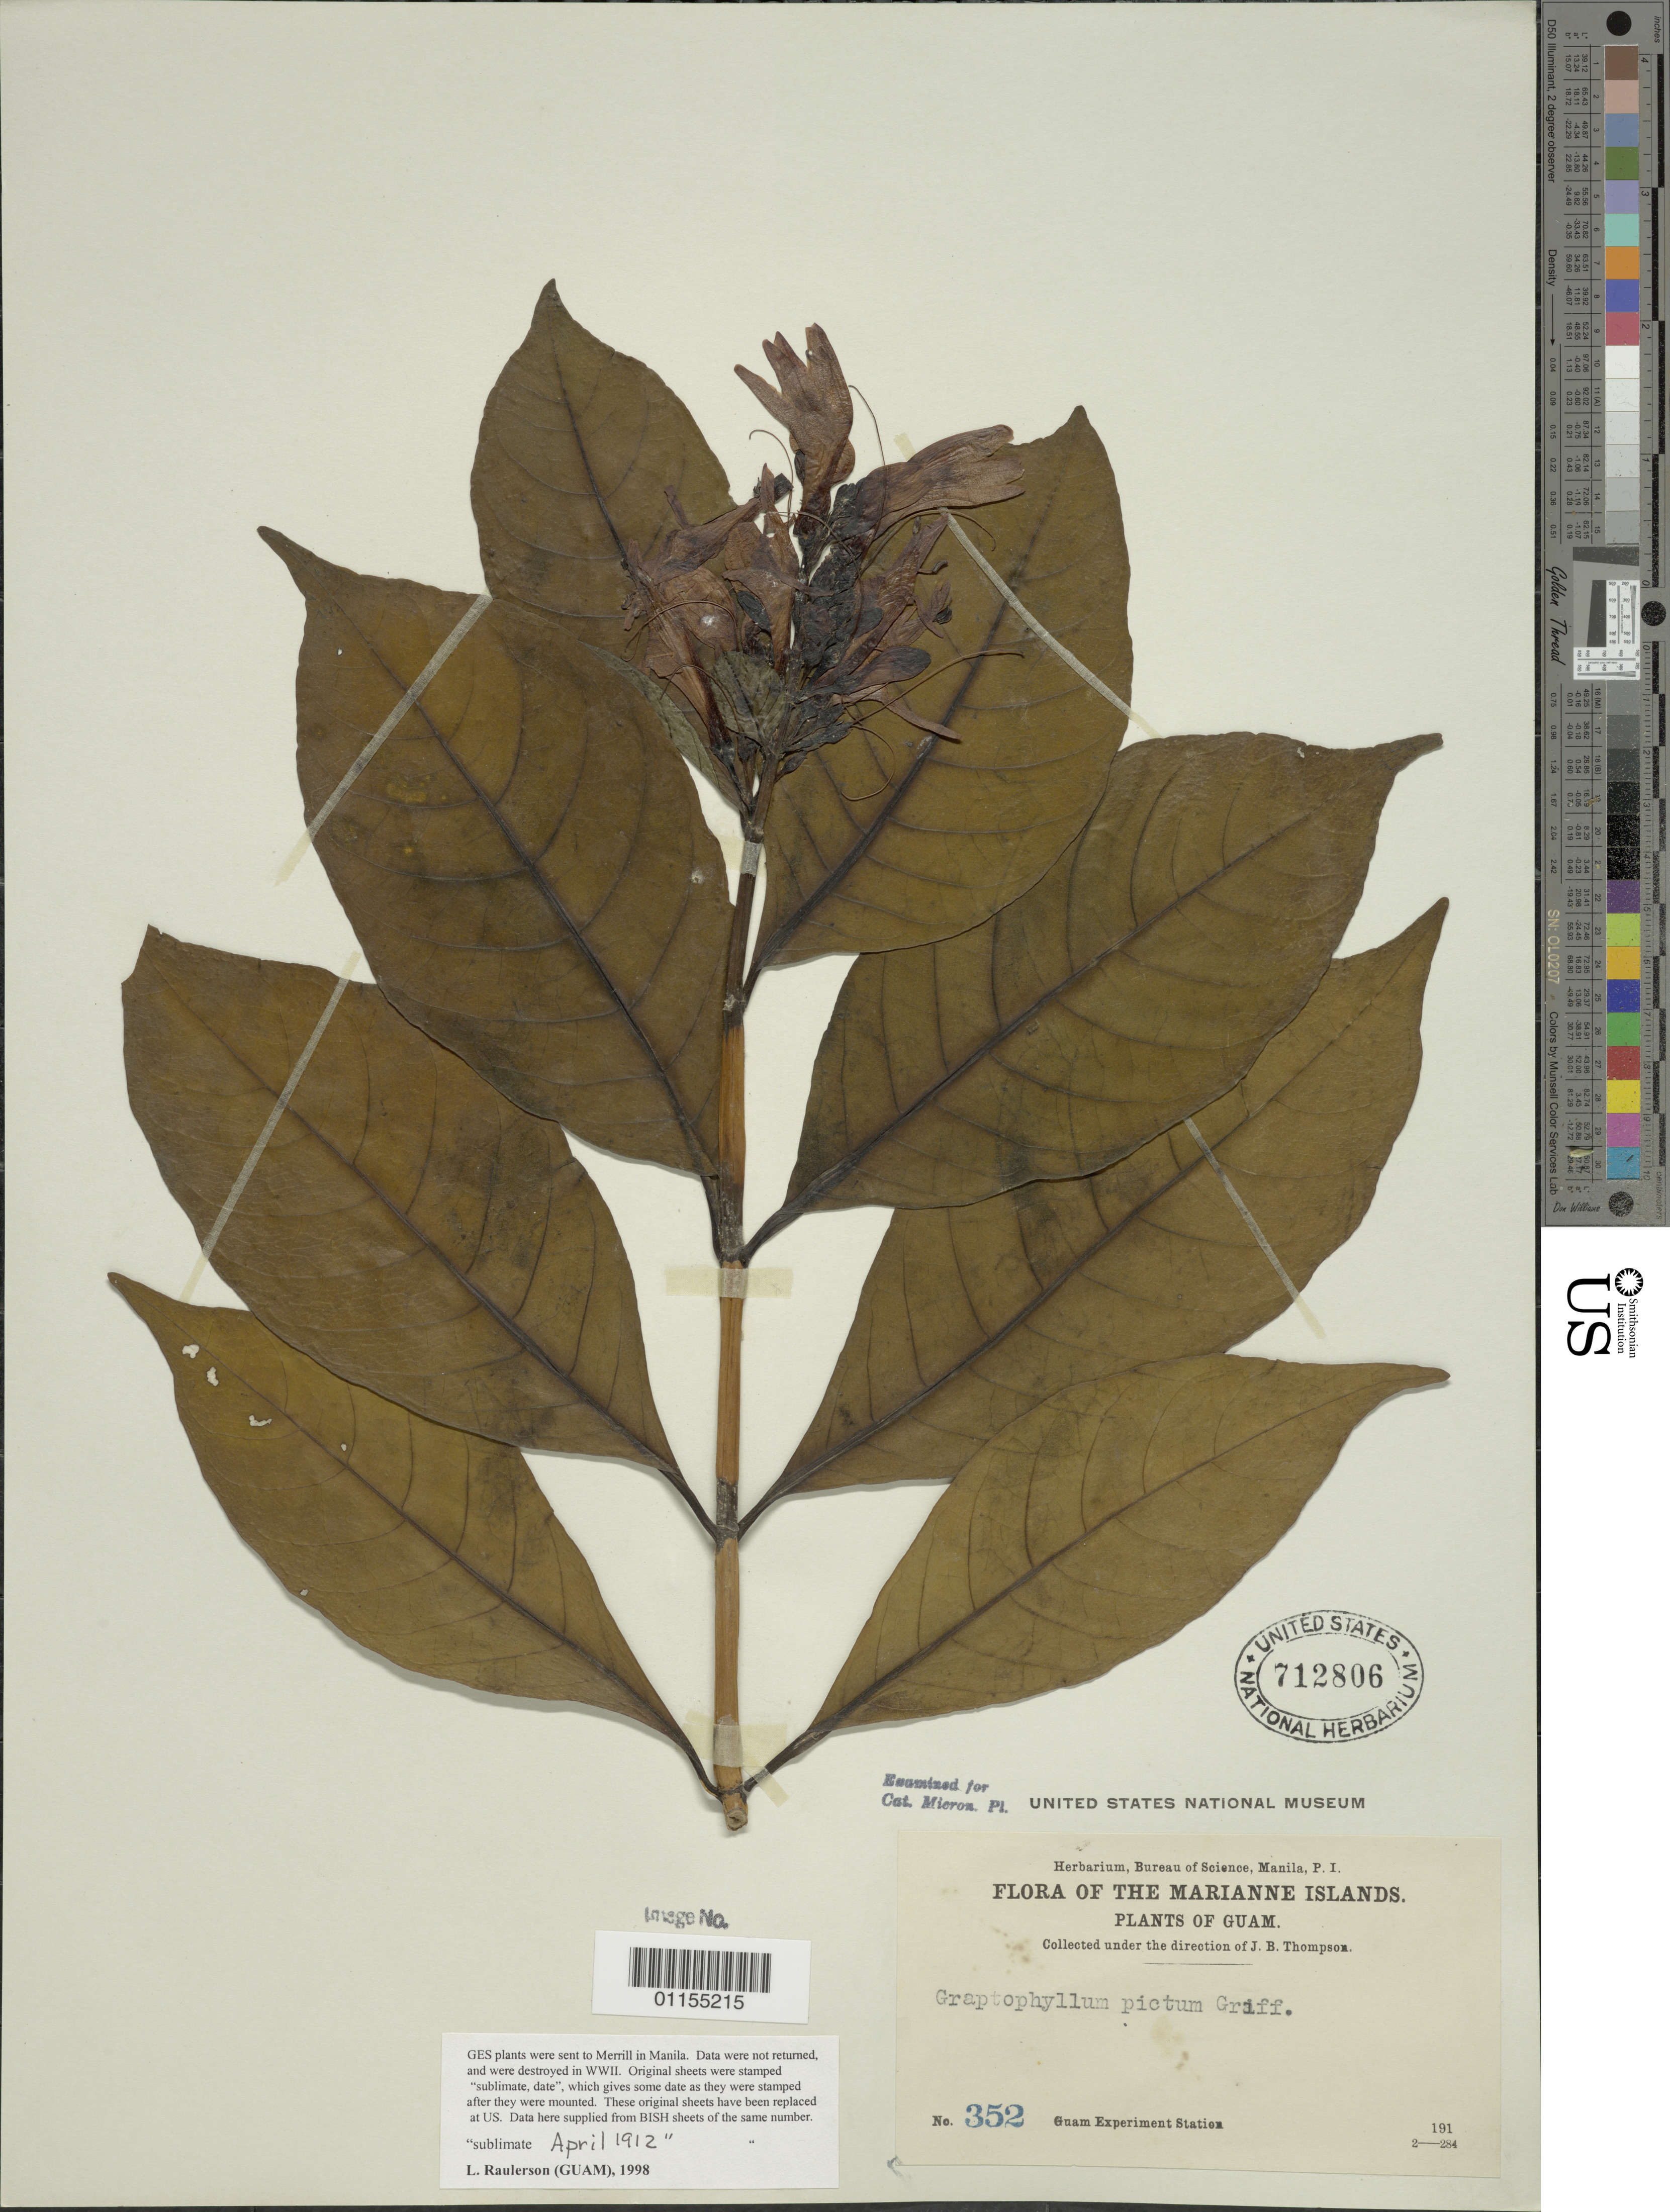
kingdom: Plantae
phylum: Tracheophyta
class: Magnoliopsida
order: Lamiales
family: Acanthaceae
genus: Graptophyllum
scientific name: Graptophyllum pictum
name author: (L.) Griff.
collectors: J. B. Thompson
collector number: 352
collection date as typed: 191-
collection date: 1910/1919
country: Guam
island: Guam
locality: Guam experiment Station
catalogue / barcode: US 712806